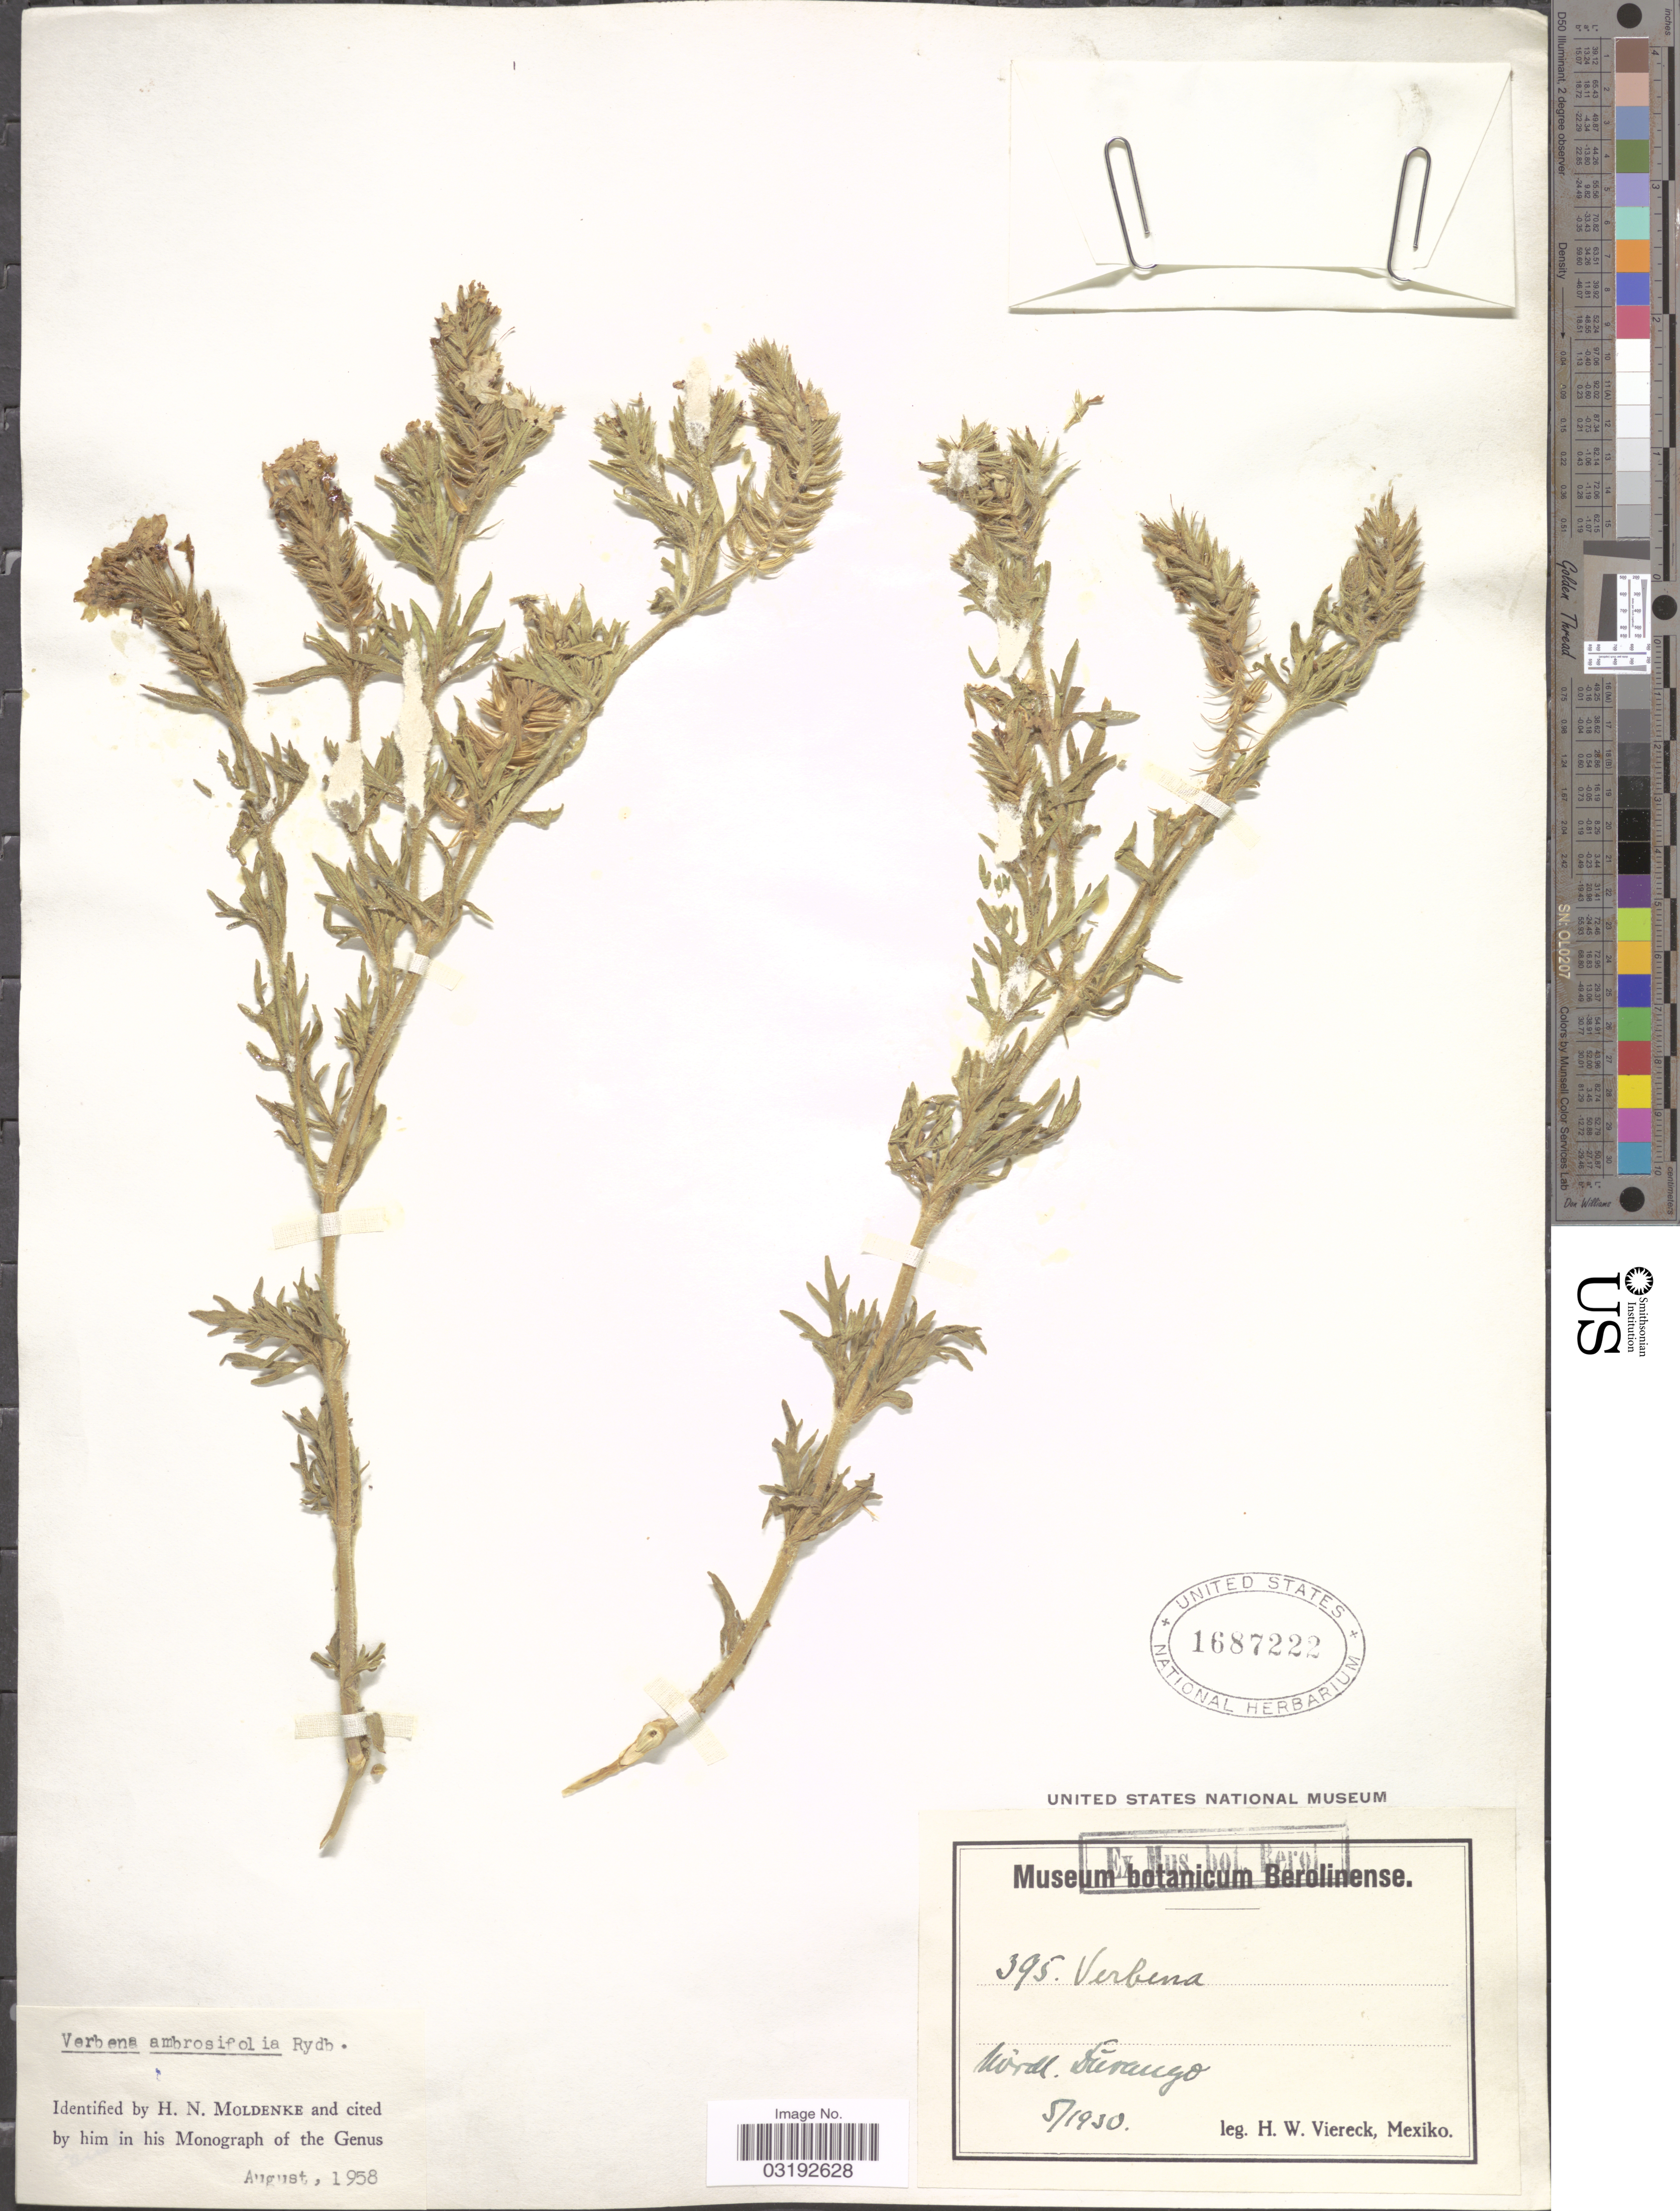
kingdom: Plantae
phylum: Tracheophyta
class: Magnoliopsida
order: Lamiales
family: Verbenaceae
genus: Verbena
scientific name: Verbena ambrosiifolia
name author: Rydb. ex Small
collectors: H. W. Viereck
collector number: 395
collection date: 1930-05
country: Mexico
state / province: Durango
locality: Nórdl. Durango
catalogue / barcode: US 1687222